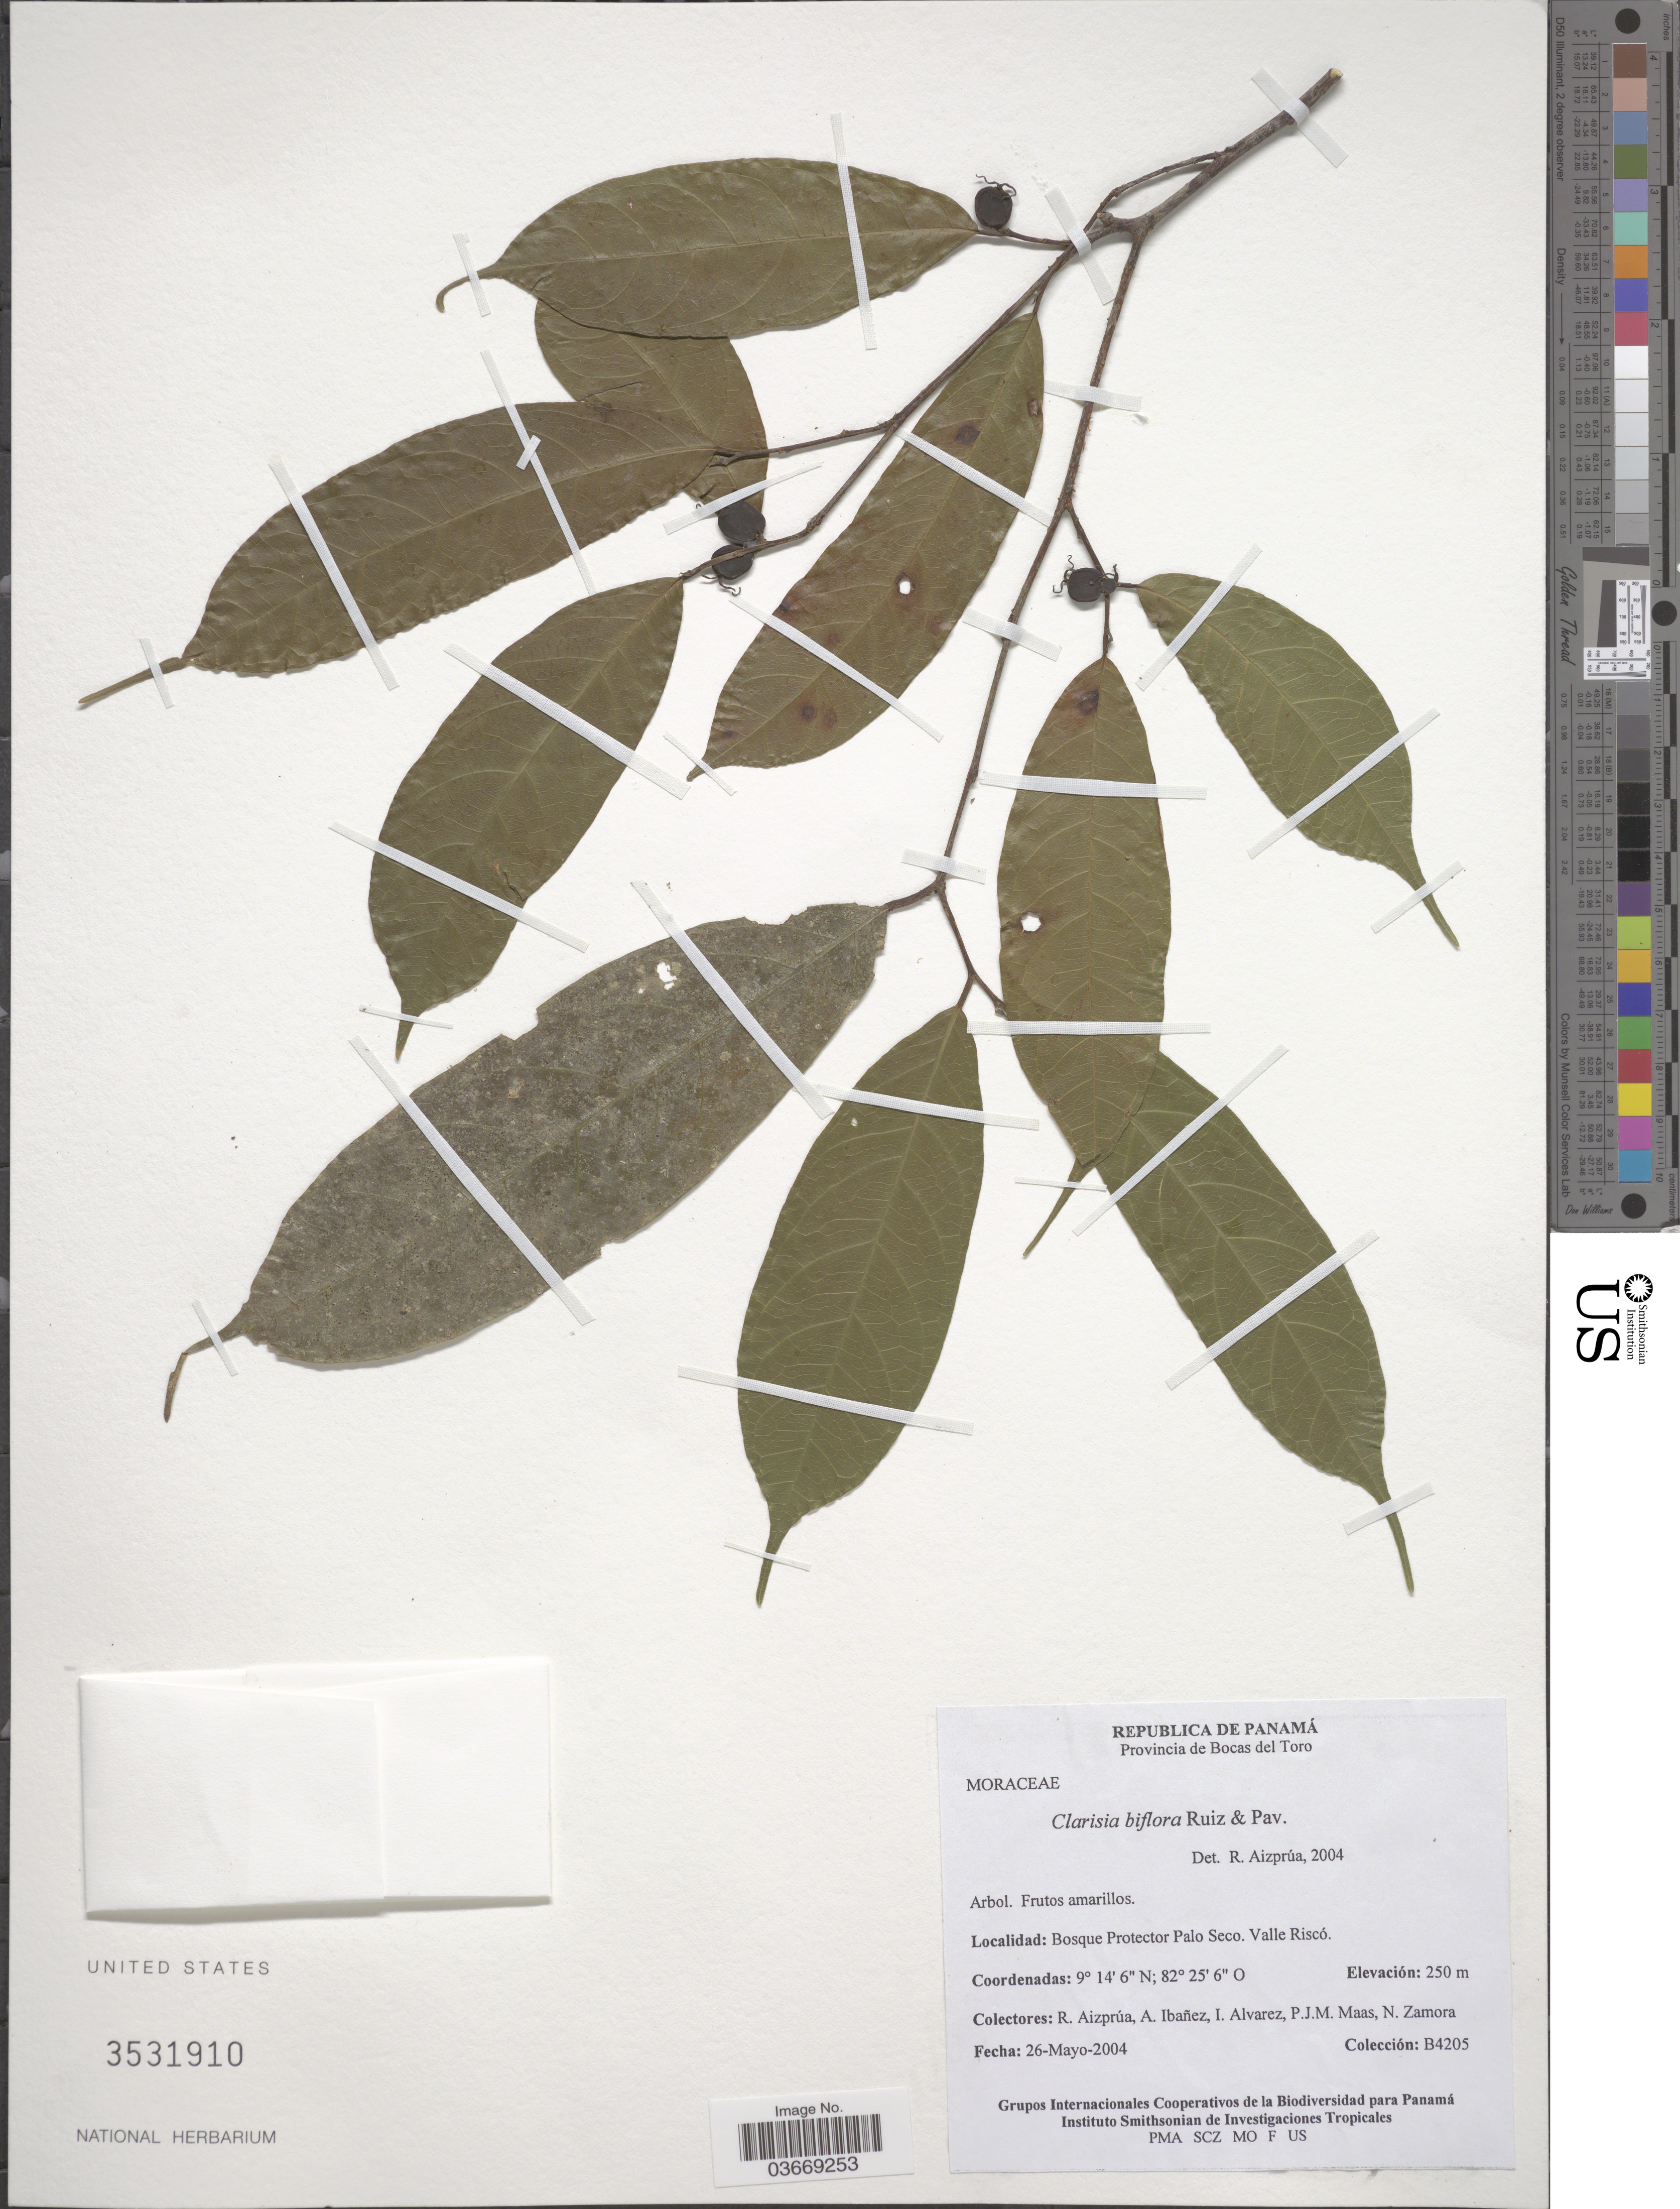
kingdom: Plantae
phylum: Tracheophyta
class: Magnoliopsida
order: Rosales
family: Moraceae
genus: Clarisia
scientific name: Clarisia biflora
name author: Ruiz & Pav.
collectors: R. Aizprúa, A. Ibáñez, I. Alvarez, P. Maas & N. Zamora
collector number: B4205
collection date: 2004-05-26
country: Panama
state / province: Bocas del Toro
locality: Bosque Protector Palo Seco. Valle Riscó.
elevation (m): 250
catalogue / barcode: US 3531910